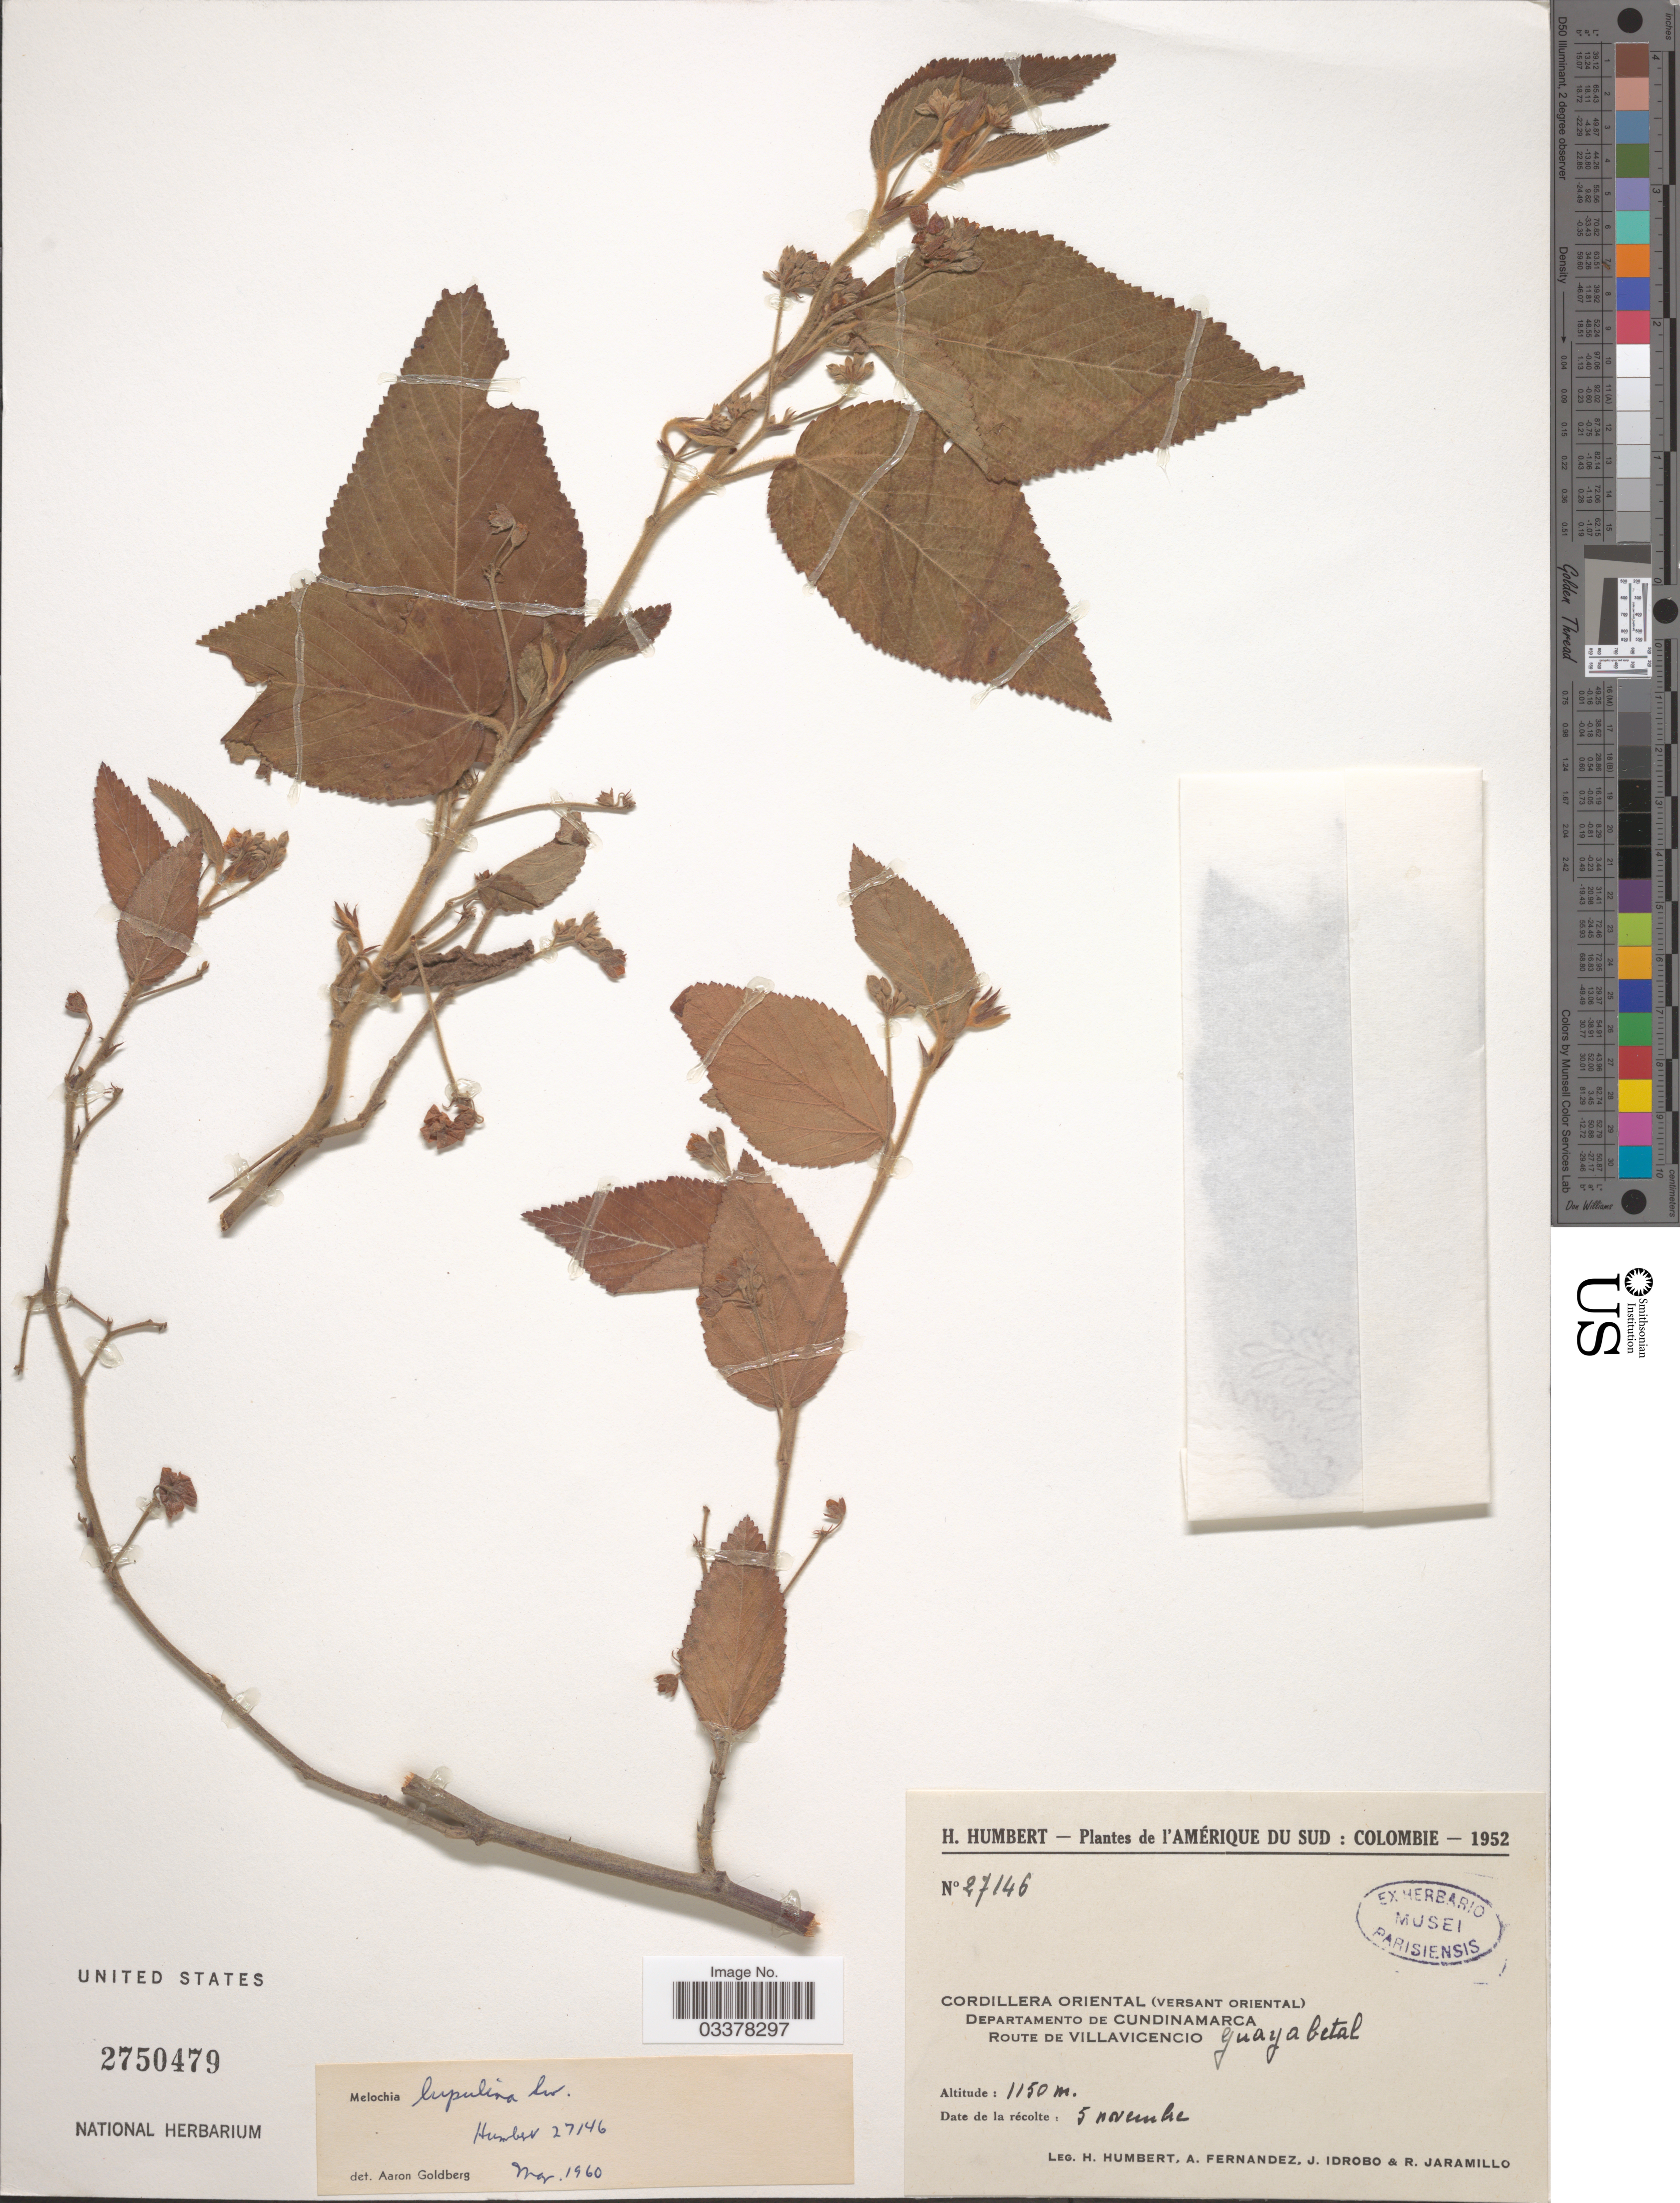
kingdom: Plantae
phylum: Tracheophyta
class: Magnoliopsida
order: Malvales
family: Malvaceae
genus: Melochia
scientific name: Melochia lupulina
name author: Sw.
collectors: H. Humbert, A. Fernandez, J. M. Idrobo & R. Jaramillo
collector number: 27146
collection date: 1952-11-05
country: Colombia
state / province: Cundinamarca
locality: Cordillera Oriental (Versant Oriental) Departamento de Cundinamarca. Route de Villavicencio Guayabetal.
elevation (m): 1150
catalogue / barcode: US 2750479